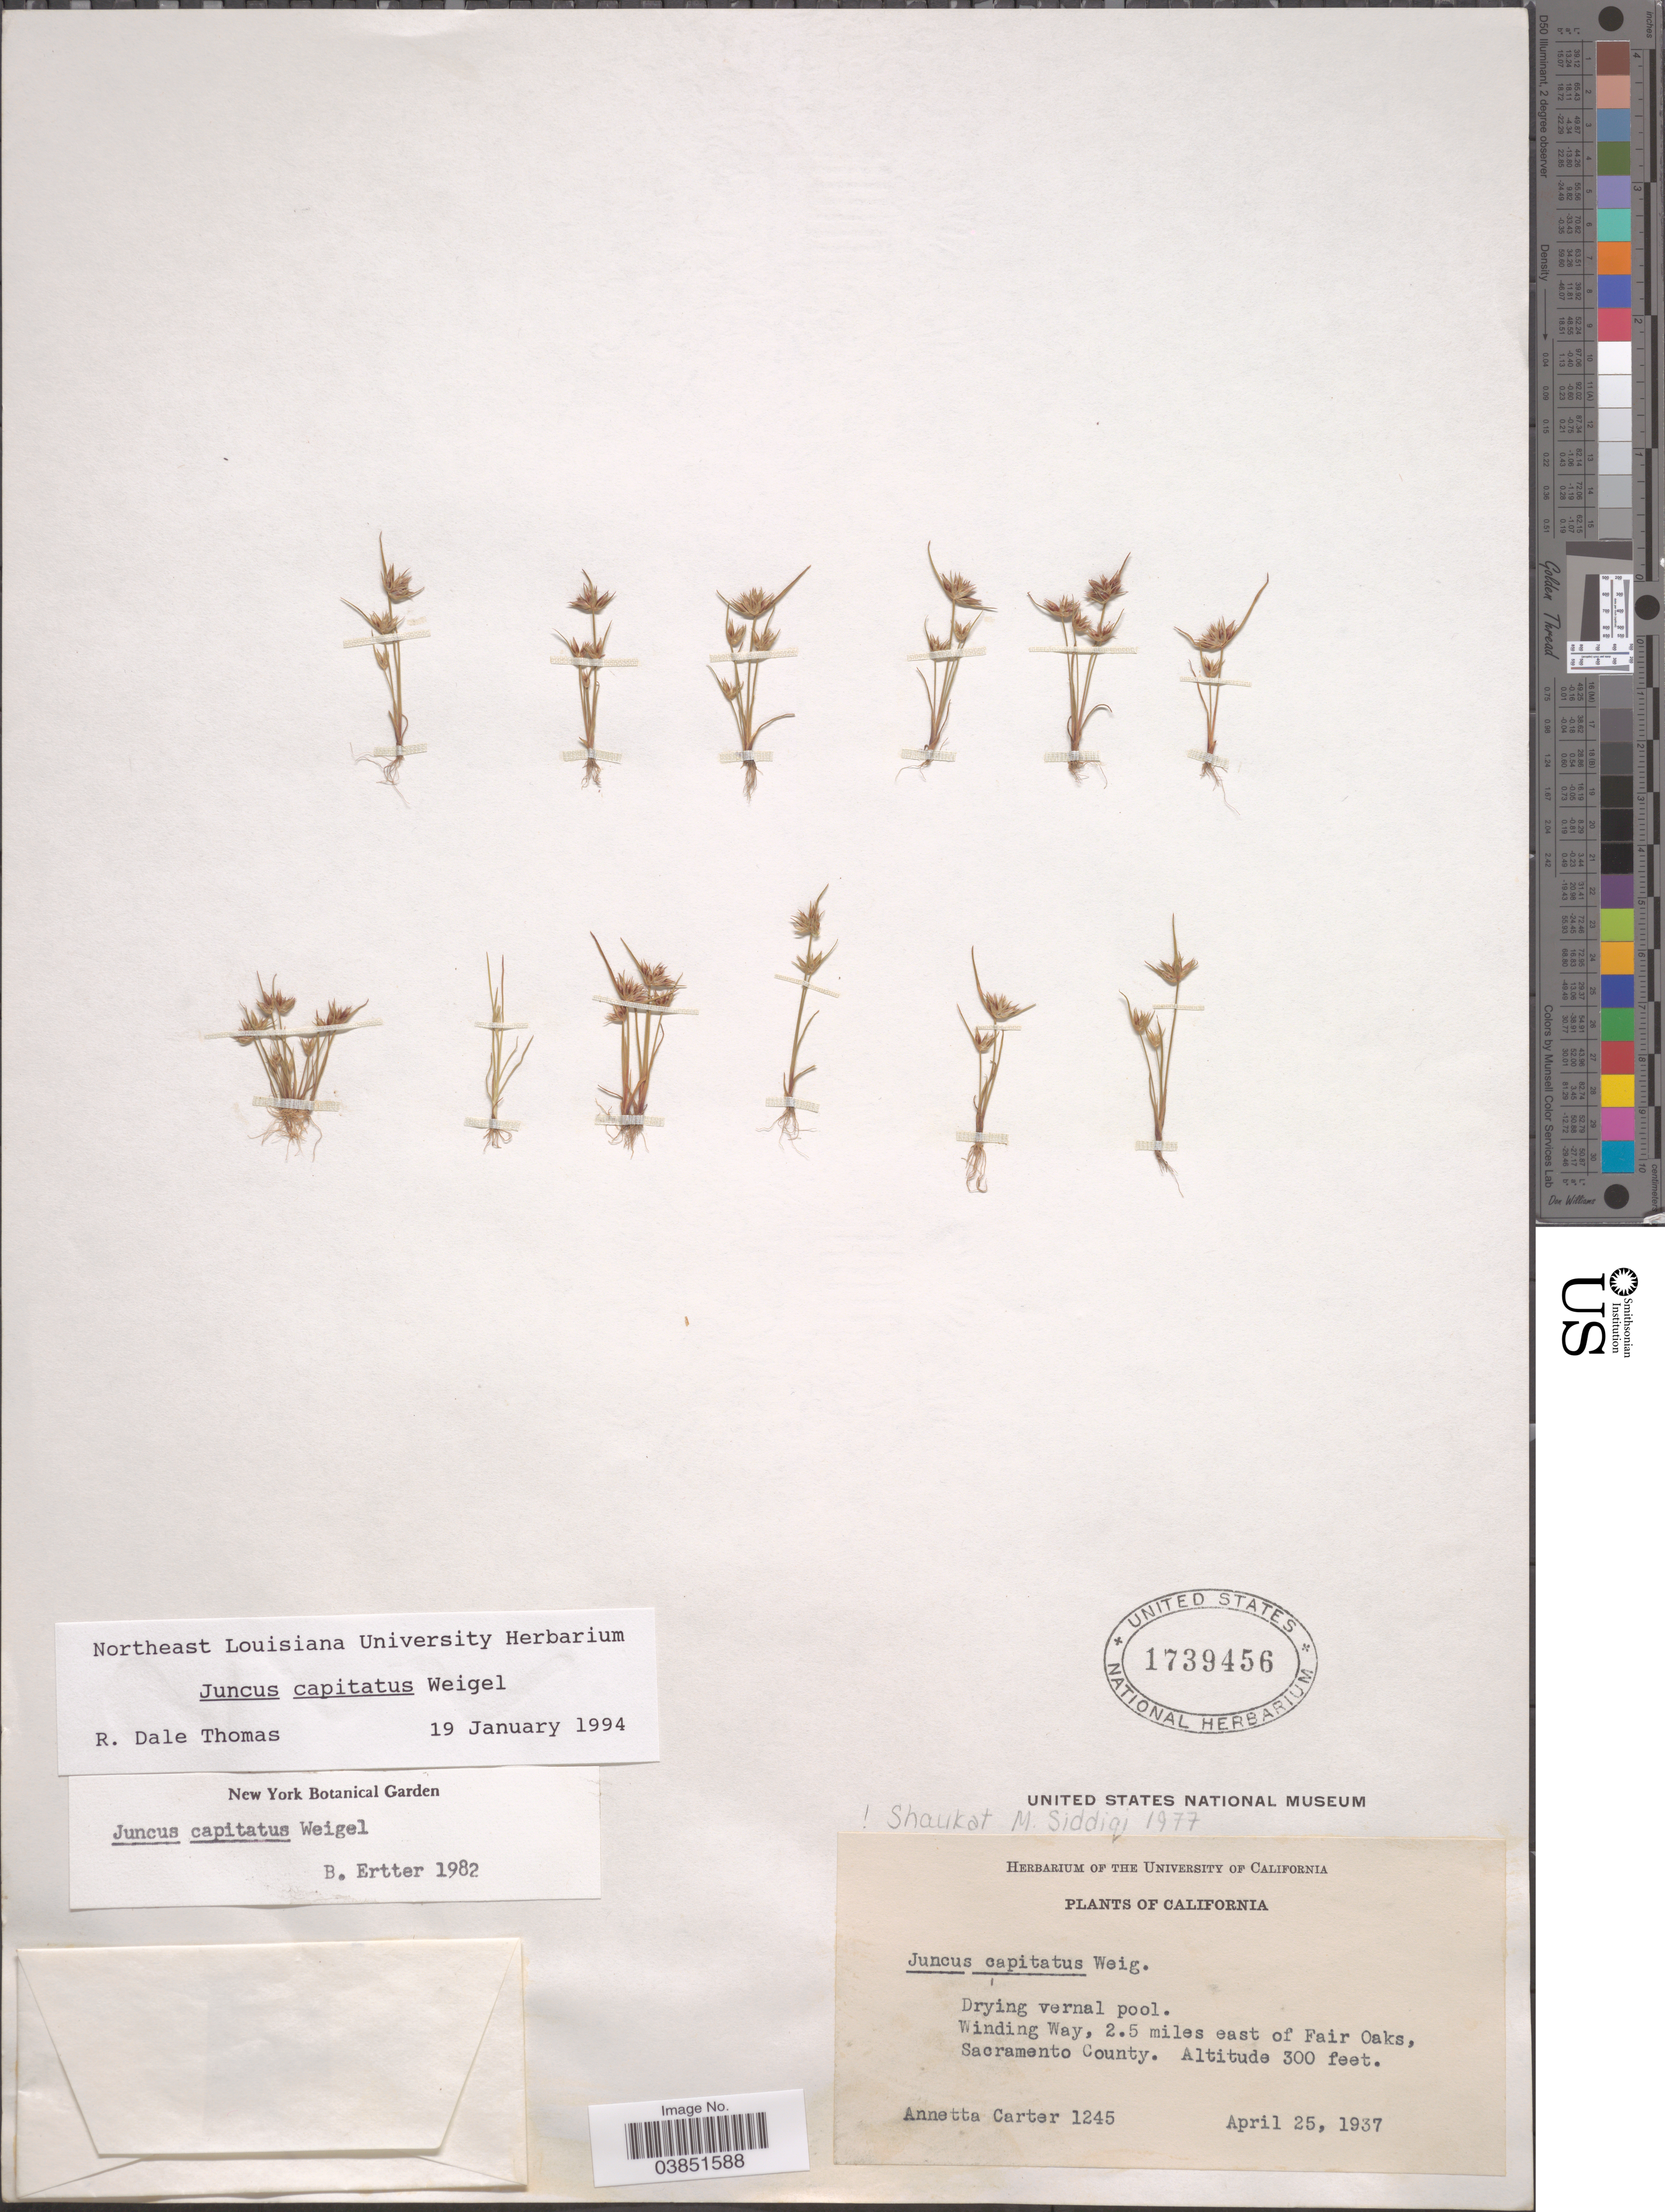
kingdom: Plantae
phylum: Tracheophyta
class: Liliopsida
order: Poales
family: Juncaceae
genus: Juncus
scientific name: Juncus capitatus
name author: Weigel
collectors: A. Carter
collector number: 1245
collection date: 1937-04-25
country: United States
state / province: California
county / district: Sacramento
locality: Winding Way, 2.5 miles east of Fair Oaks, Sacramento County.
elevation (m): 91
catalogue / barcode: US 1739456